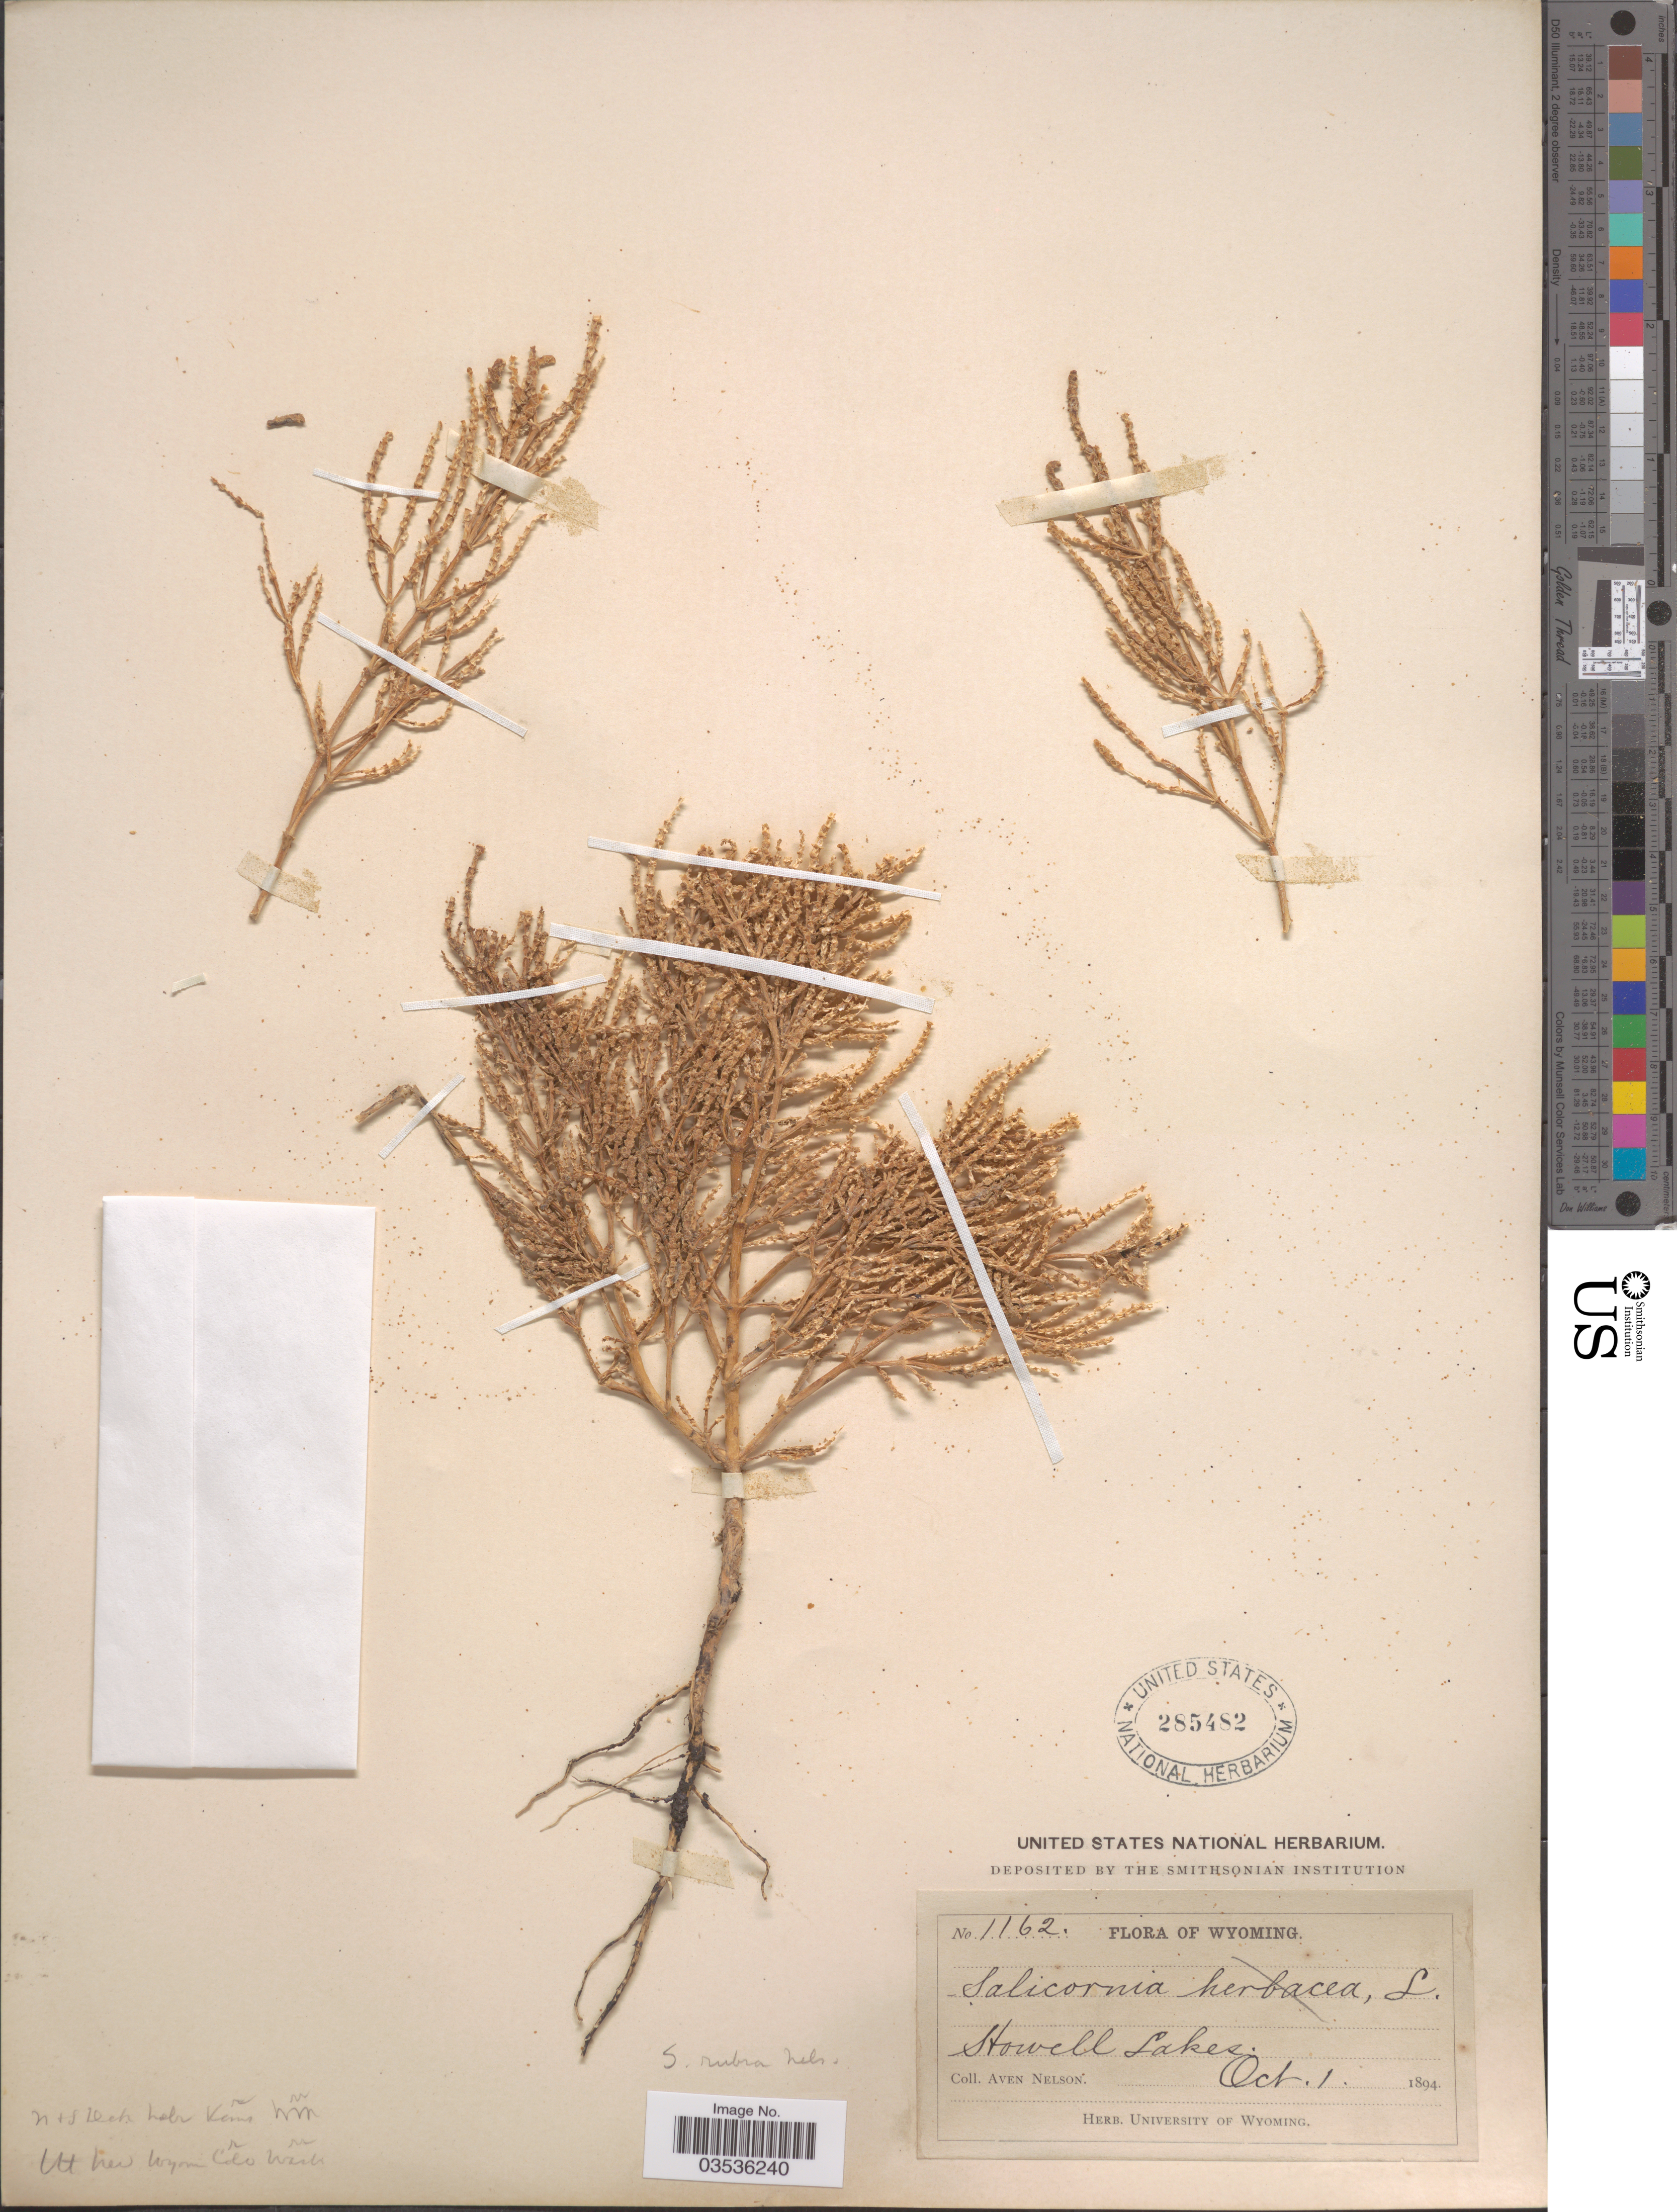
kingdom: Plantae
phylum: Tracheophyta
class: Magnoliopsida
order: Caryophyllales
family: Amaranthaceae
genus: Salicornia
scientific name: Salicornia rubra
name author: A. Nelson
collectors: A. Nelson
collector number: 1162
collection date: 1894-10-01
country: United States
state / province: Wyoming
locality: Howell Lakes.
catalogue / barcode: US 285482